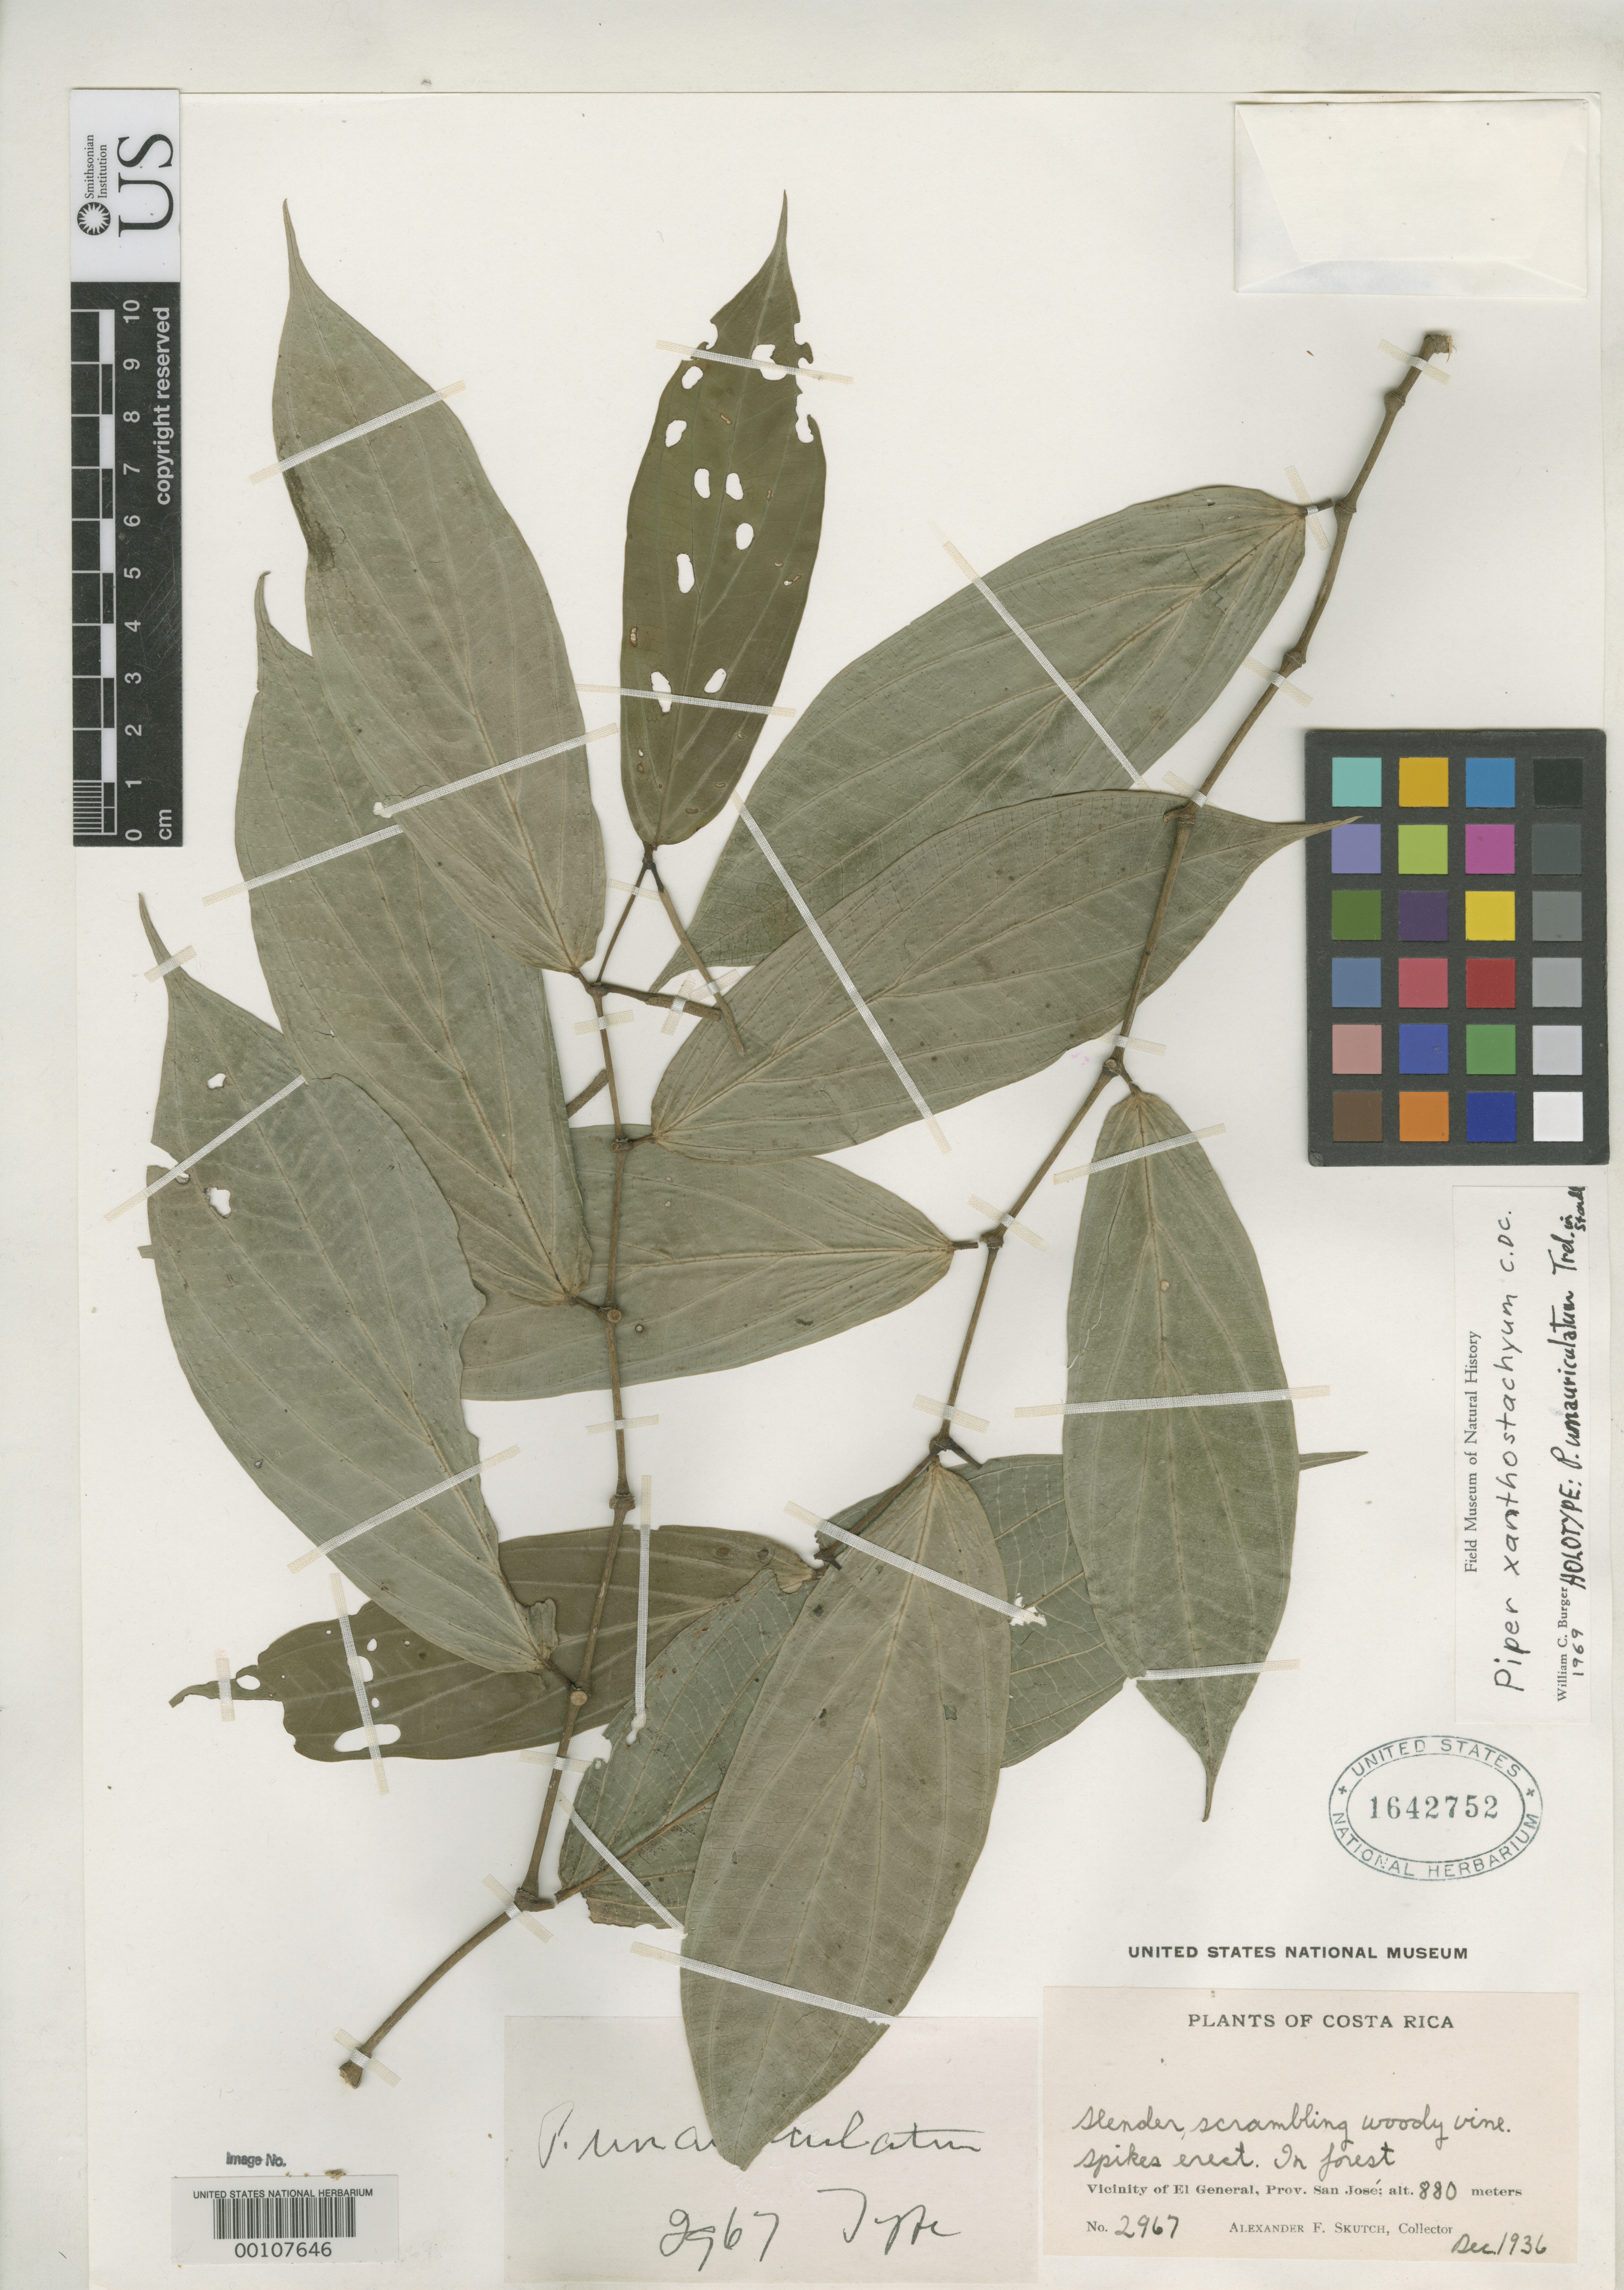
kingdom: Plantae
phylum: Tracheophyta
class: Magnoliopsida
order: Piperales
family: Piperaceae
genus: Piper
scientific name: Piper unauriculatum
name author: Trel. in Standl.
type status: Holotype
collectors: A. F. Skutch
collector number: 2967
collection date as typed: Dec 1936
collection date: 1936-12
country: Costa Rica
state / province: San José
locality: Vicinity of El General.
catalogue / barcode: US 1642752